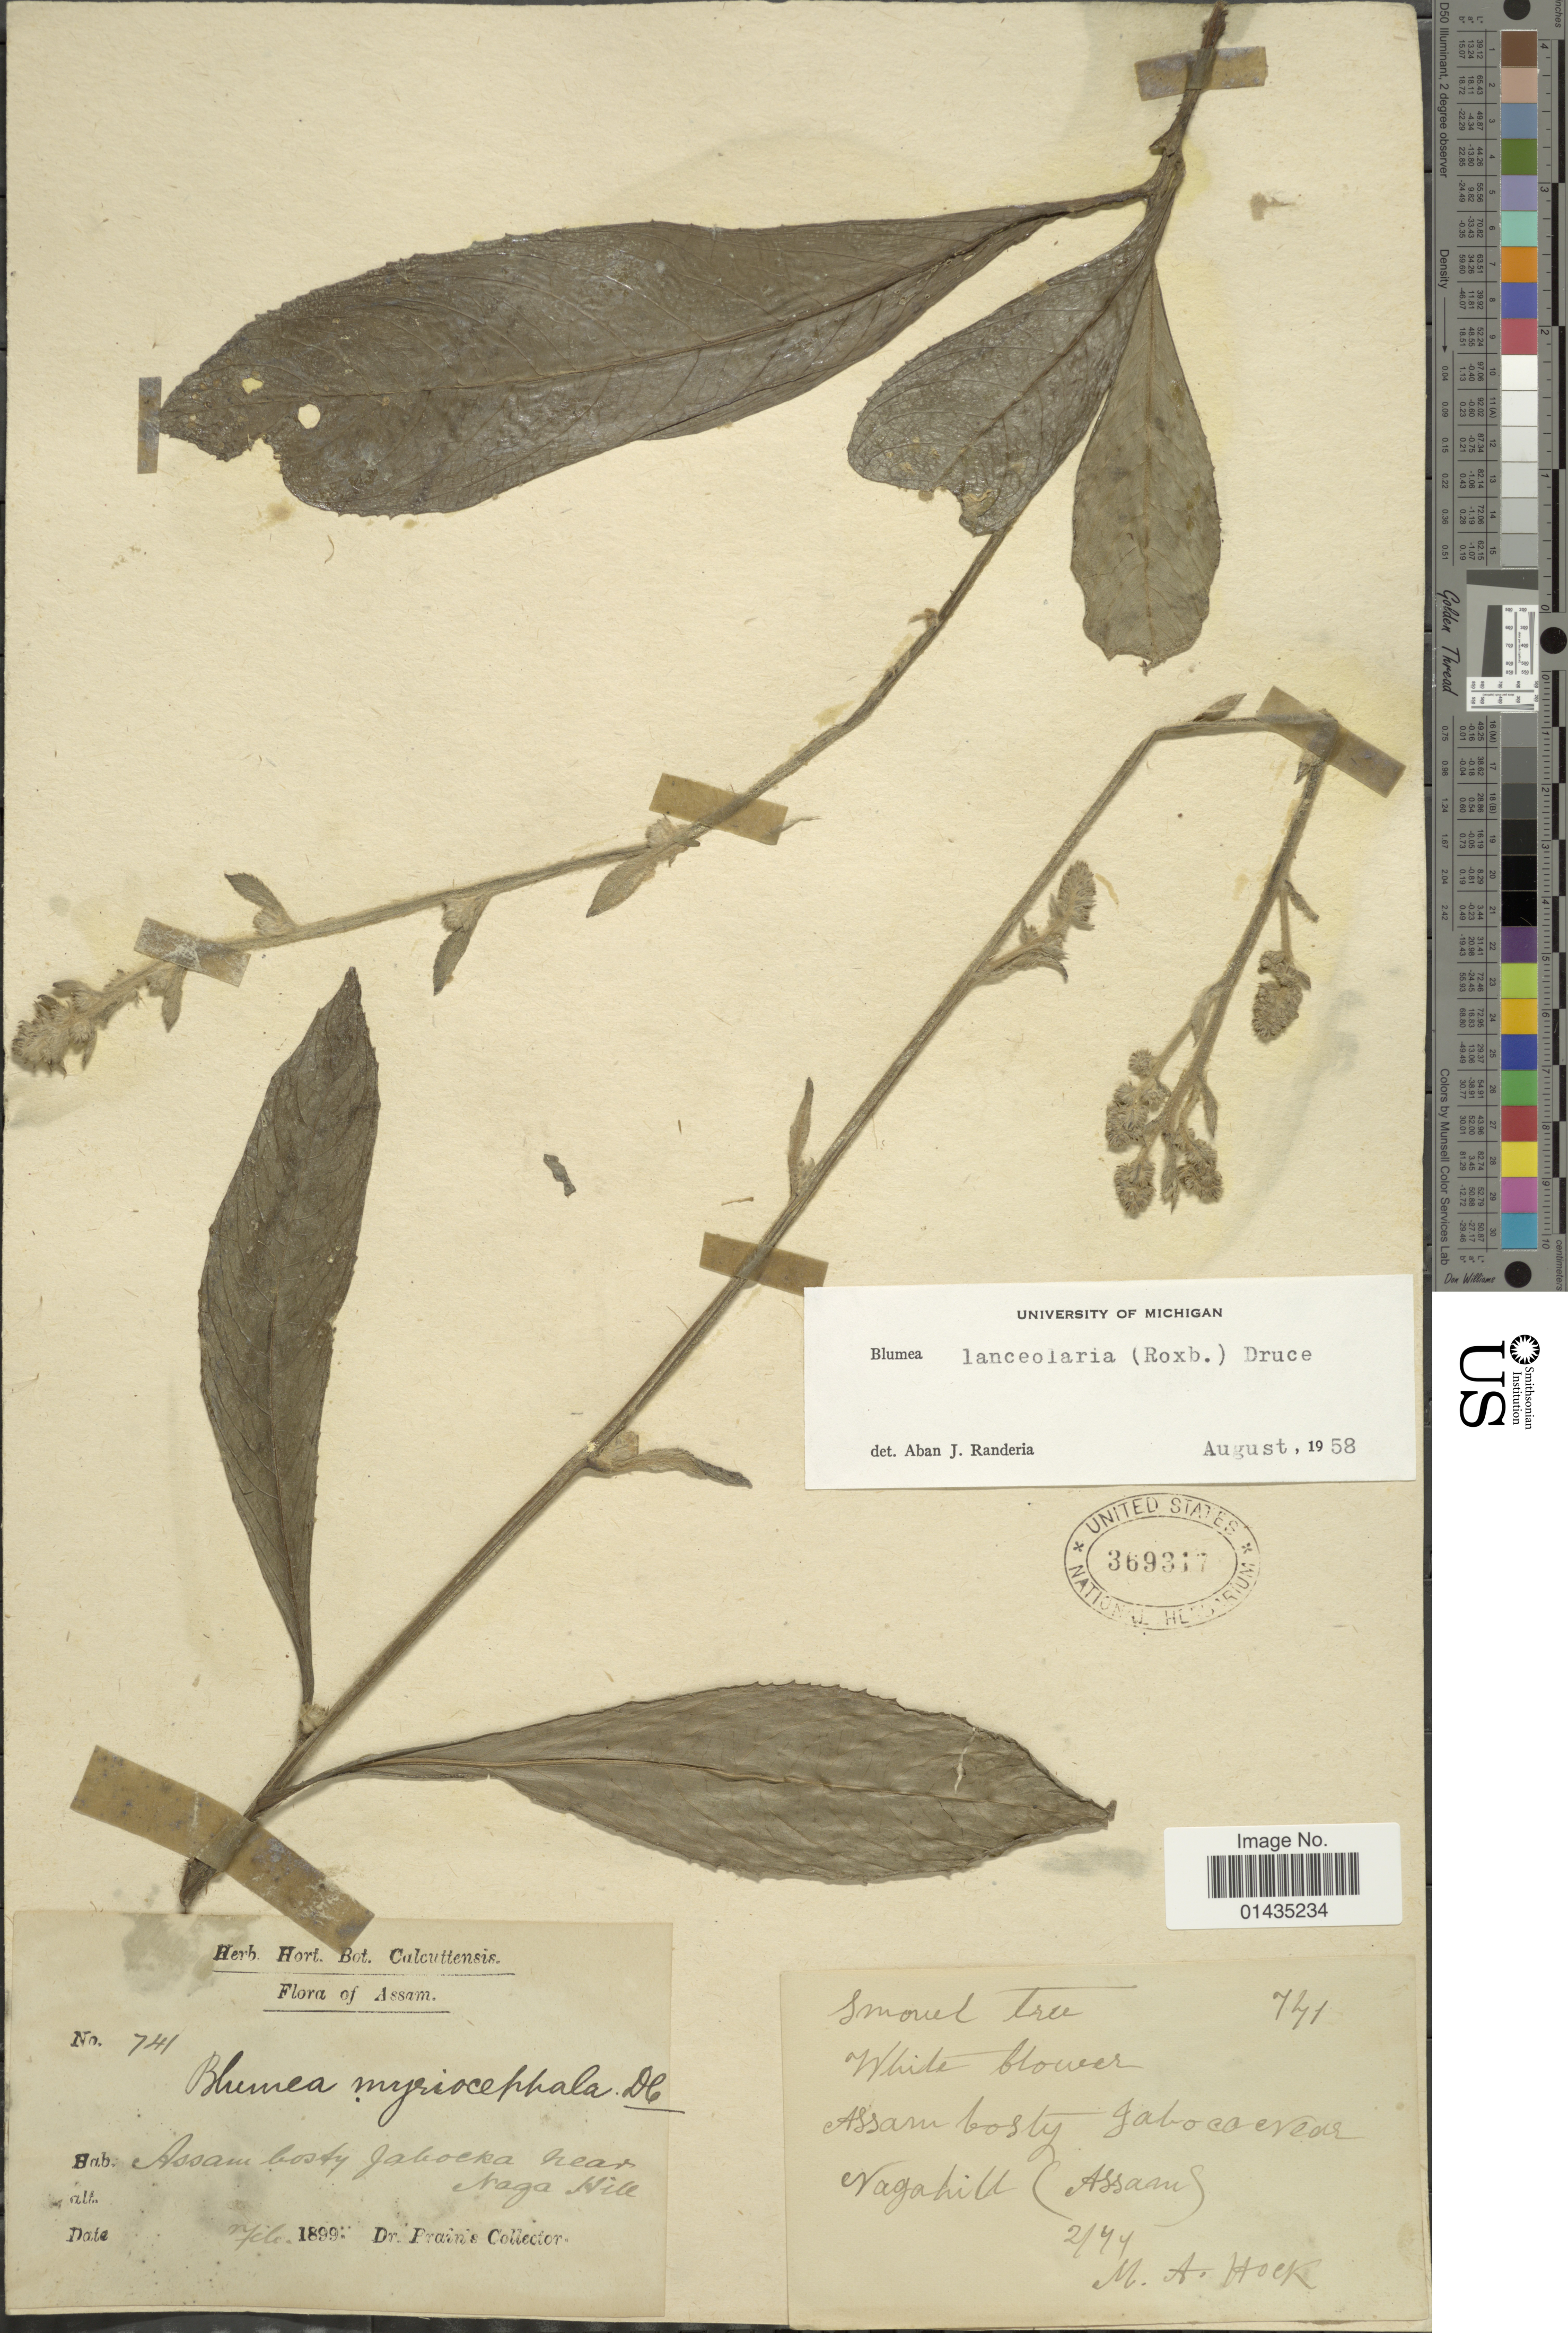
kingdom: Plantae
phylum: Tracheophyta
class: Magnoliopsida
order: Asterales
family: Asteraceae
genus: Blumea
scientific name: Blumea lanceolaria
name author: (Roxb.) Druce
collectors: Dr. Prain's collector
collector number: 741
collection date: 1899-02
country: India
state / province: Assam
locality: Assam bosty Jaboca near Naga Hill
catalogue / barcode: US 369317